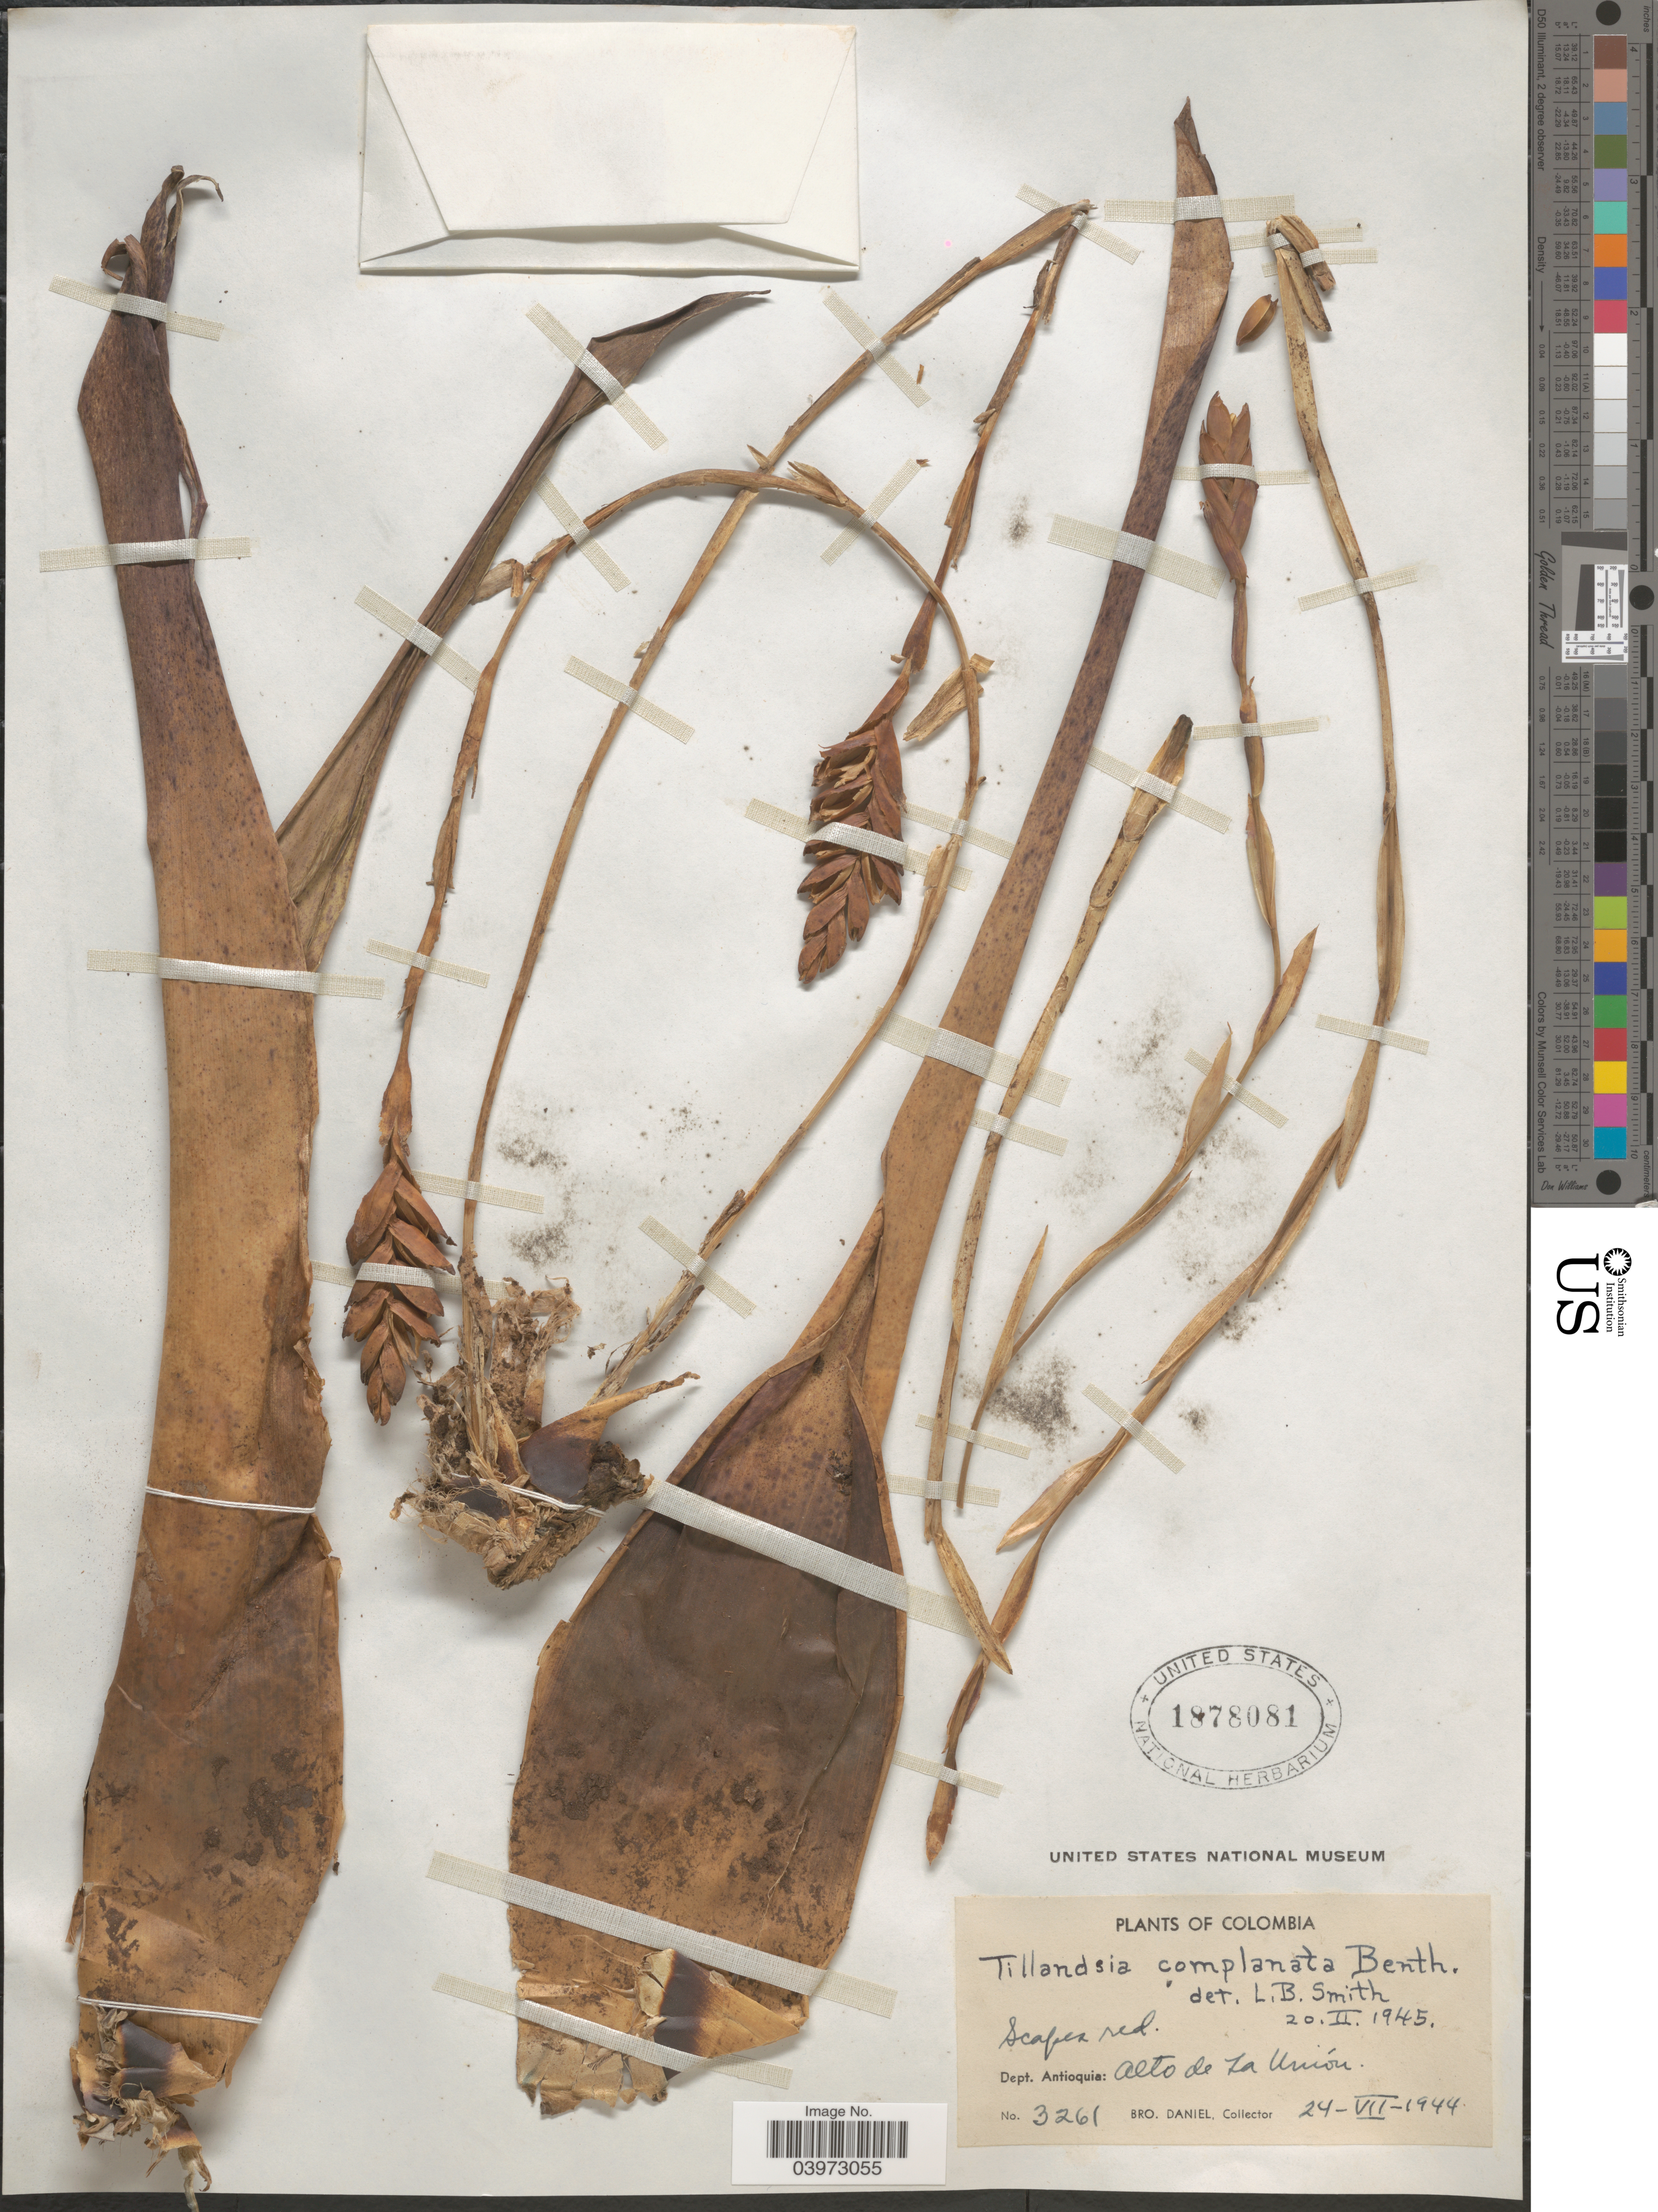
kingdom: Plantae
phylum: Tracheophyta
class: Liliopsida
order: Poales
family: Bromeliaceae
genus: Tillandsia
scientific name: Tillandsia complanata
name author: Benth.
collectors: Bro. Daniel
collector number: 3261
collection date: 1944-07-24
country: Colombia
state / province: Antioquia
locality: Dept. Antioquia: Alto de La Unión.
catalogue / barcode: US 1878081